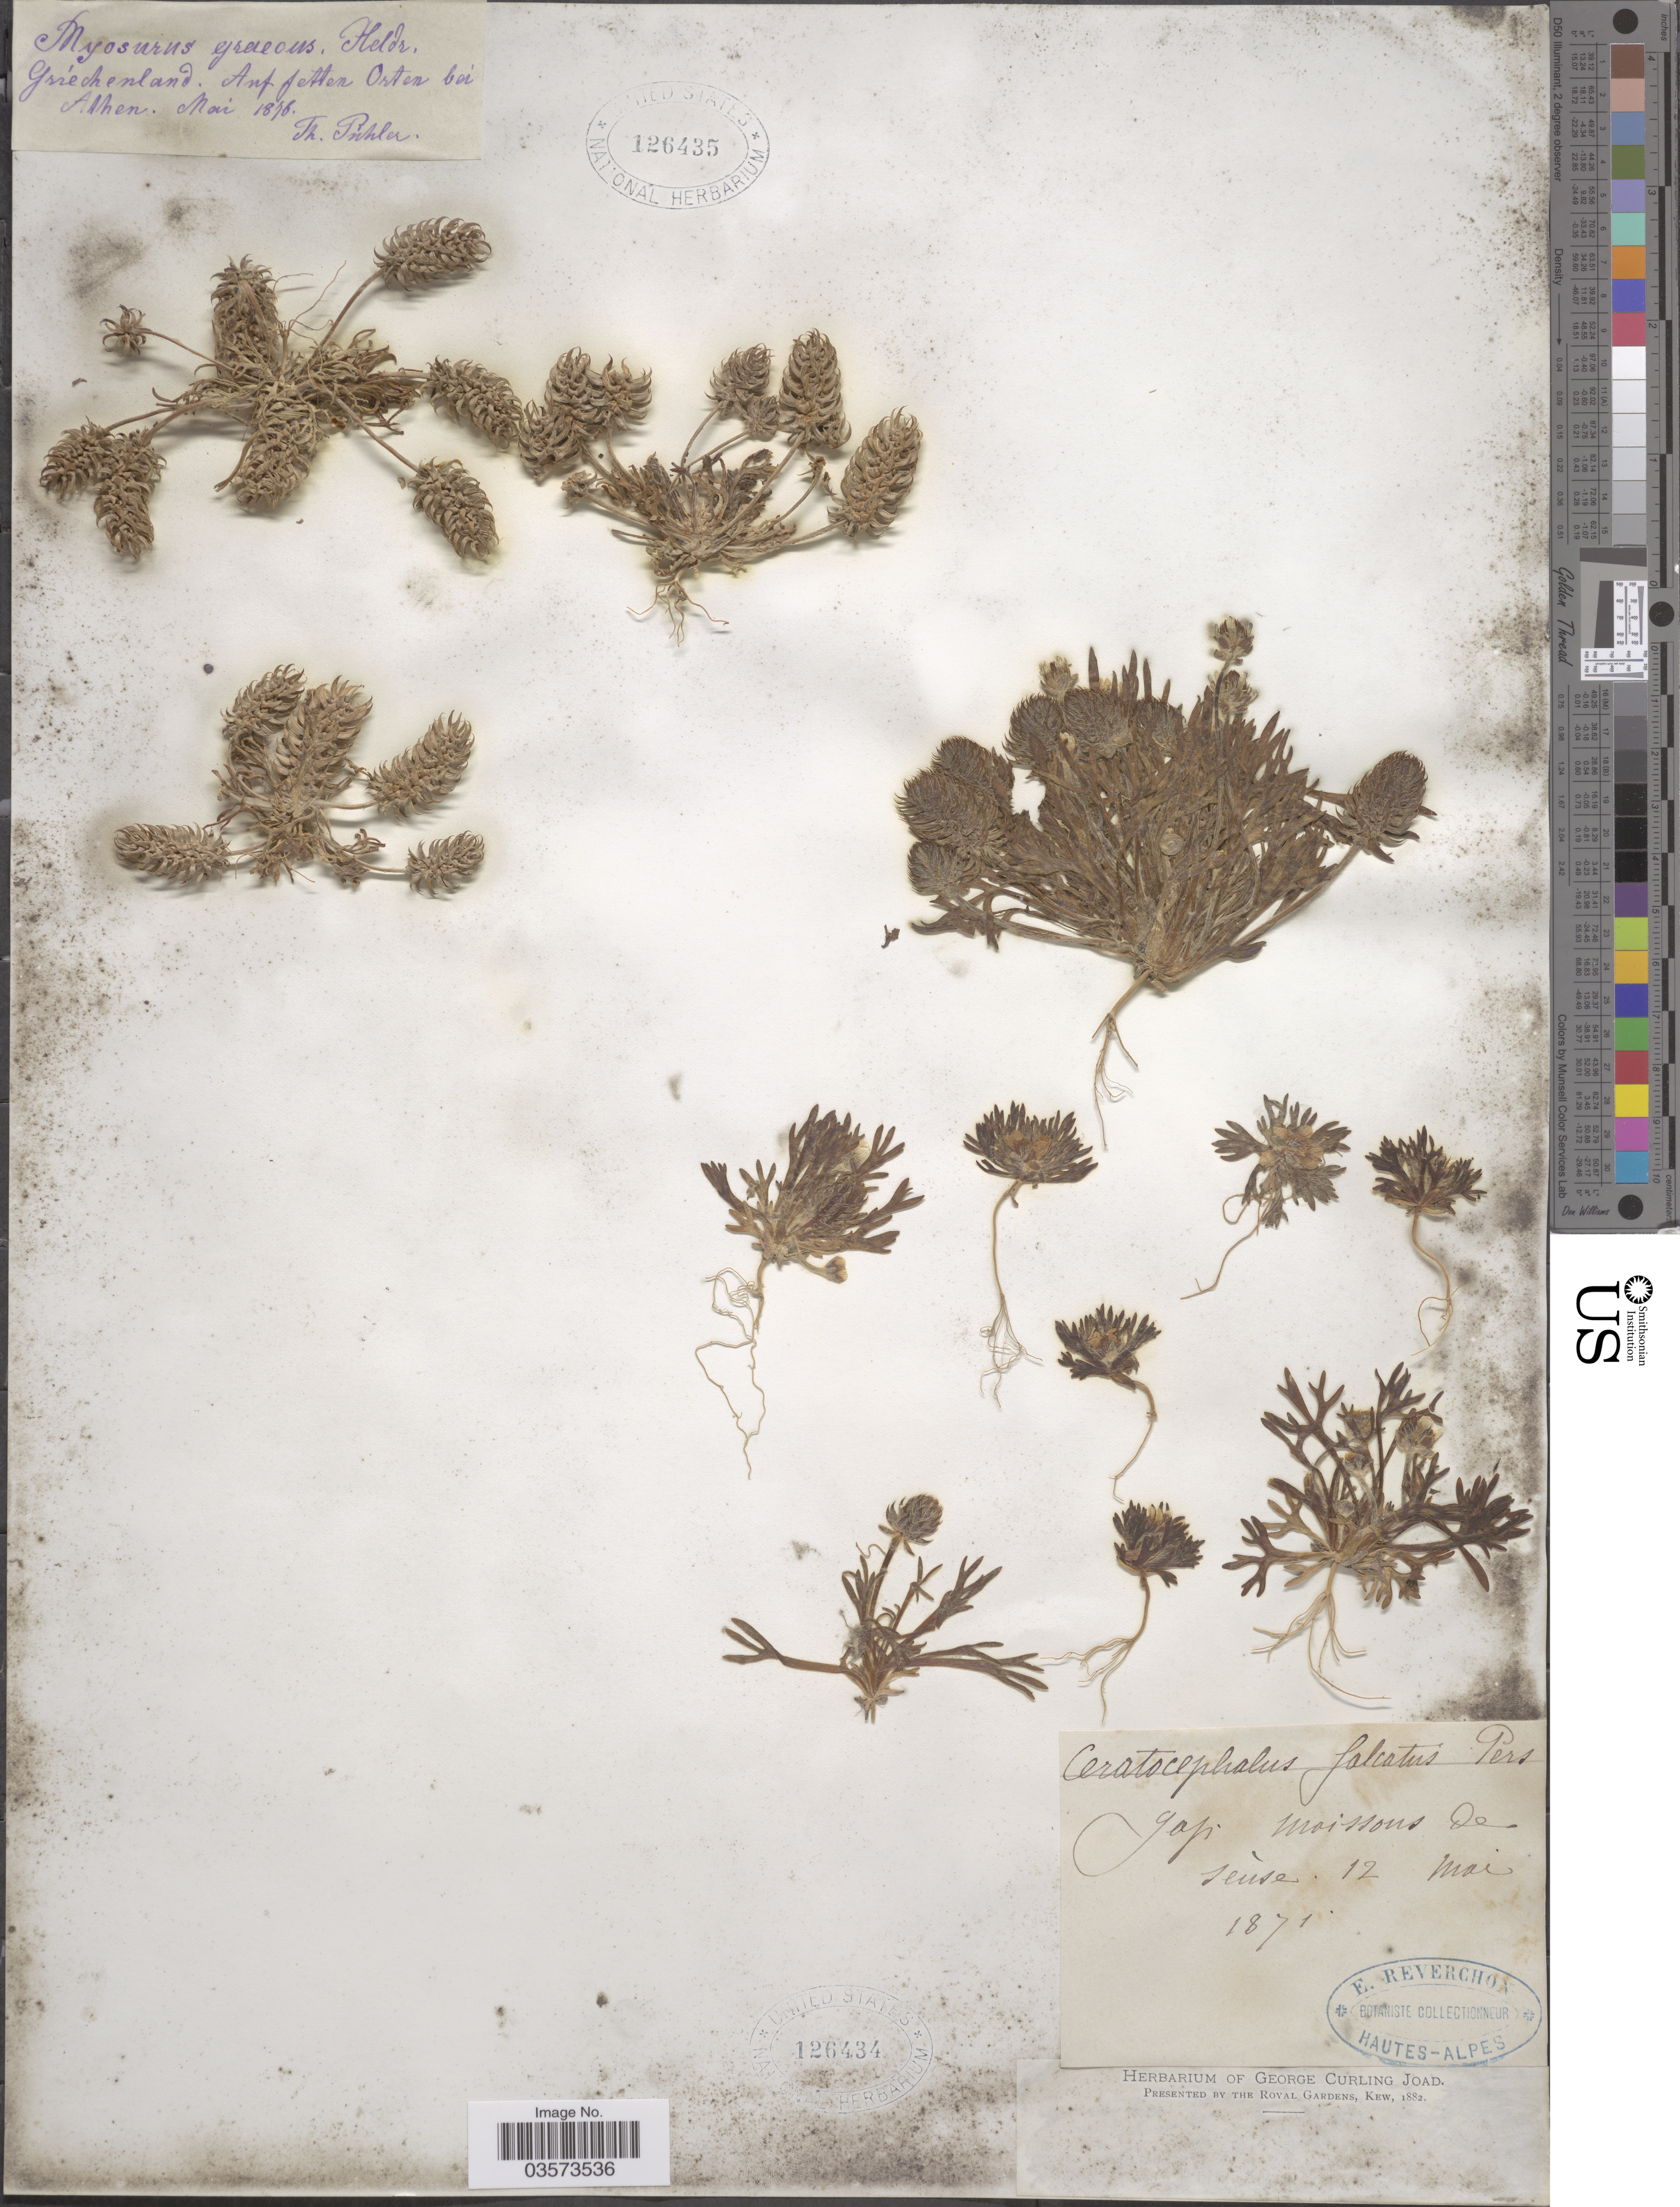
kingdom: Plantae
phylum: Tracheophyta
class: Magnoliopsida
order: Ranunculales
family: Ranunculaceae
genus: Ceratocephalus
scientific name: Ceratocephalus falcatus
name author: (L.) Pers.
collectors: T. Pichler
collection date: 1876-05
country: Greece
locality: Griechenland. Auf zetten Orten bei Athen.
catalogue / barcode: US 126435-2